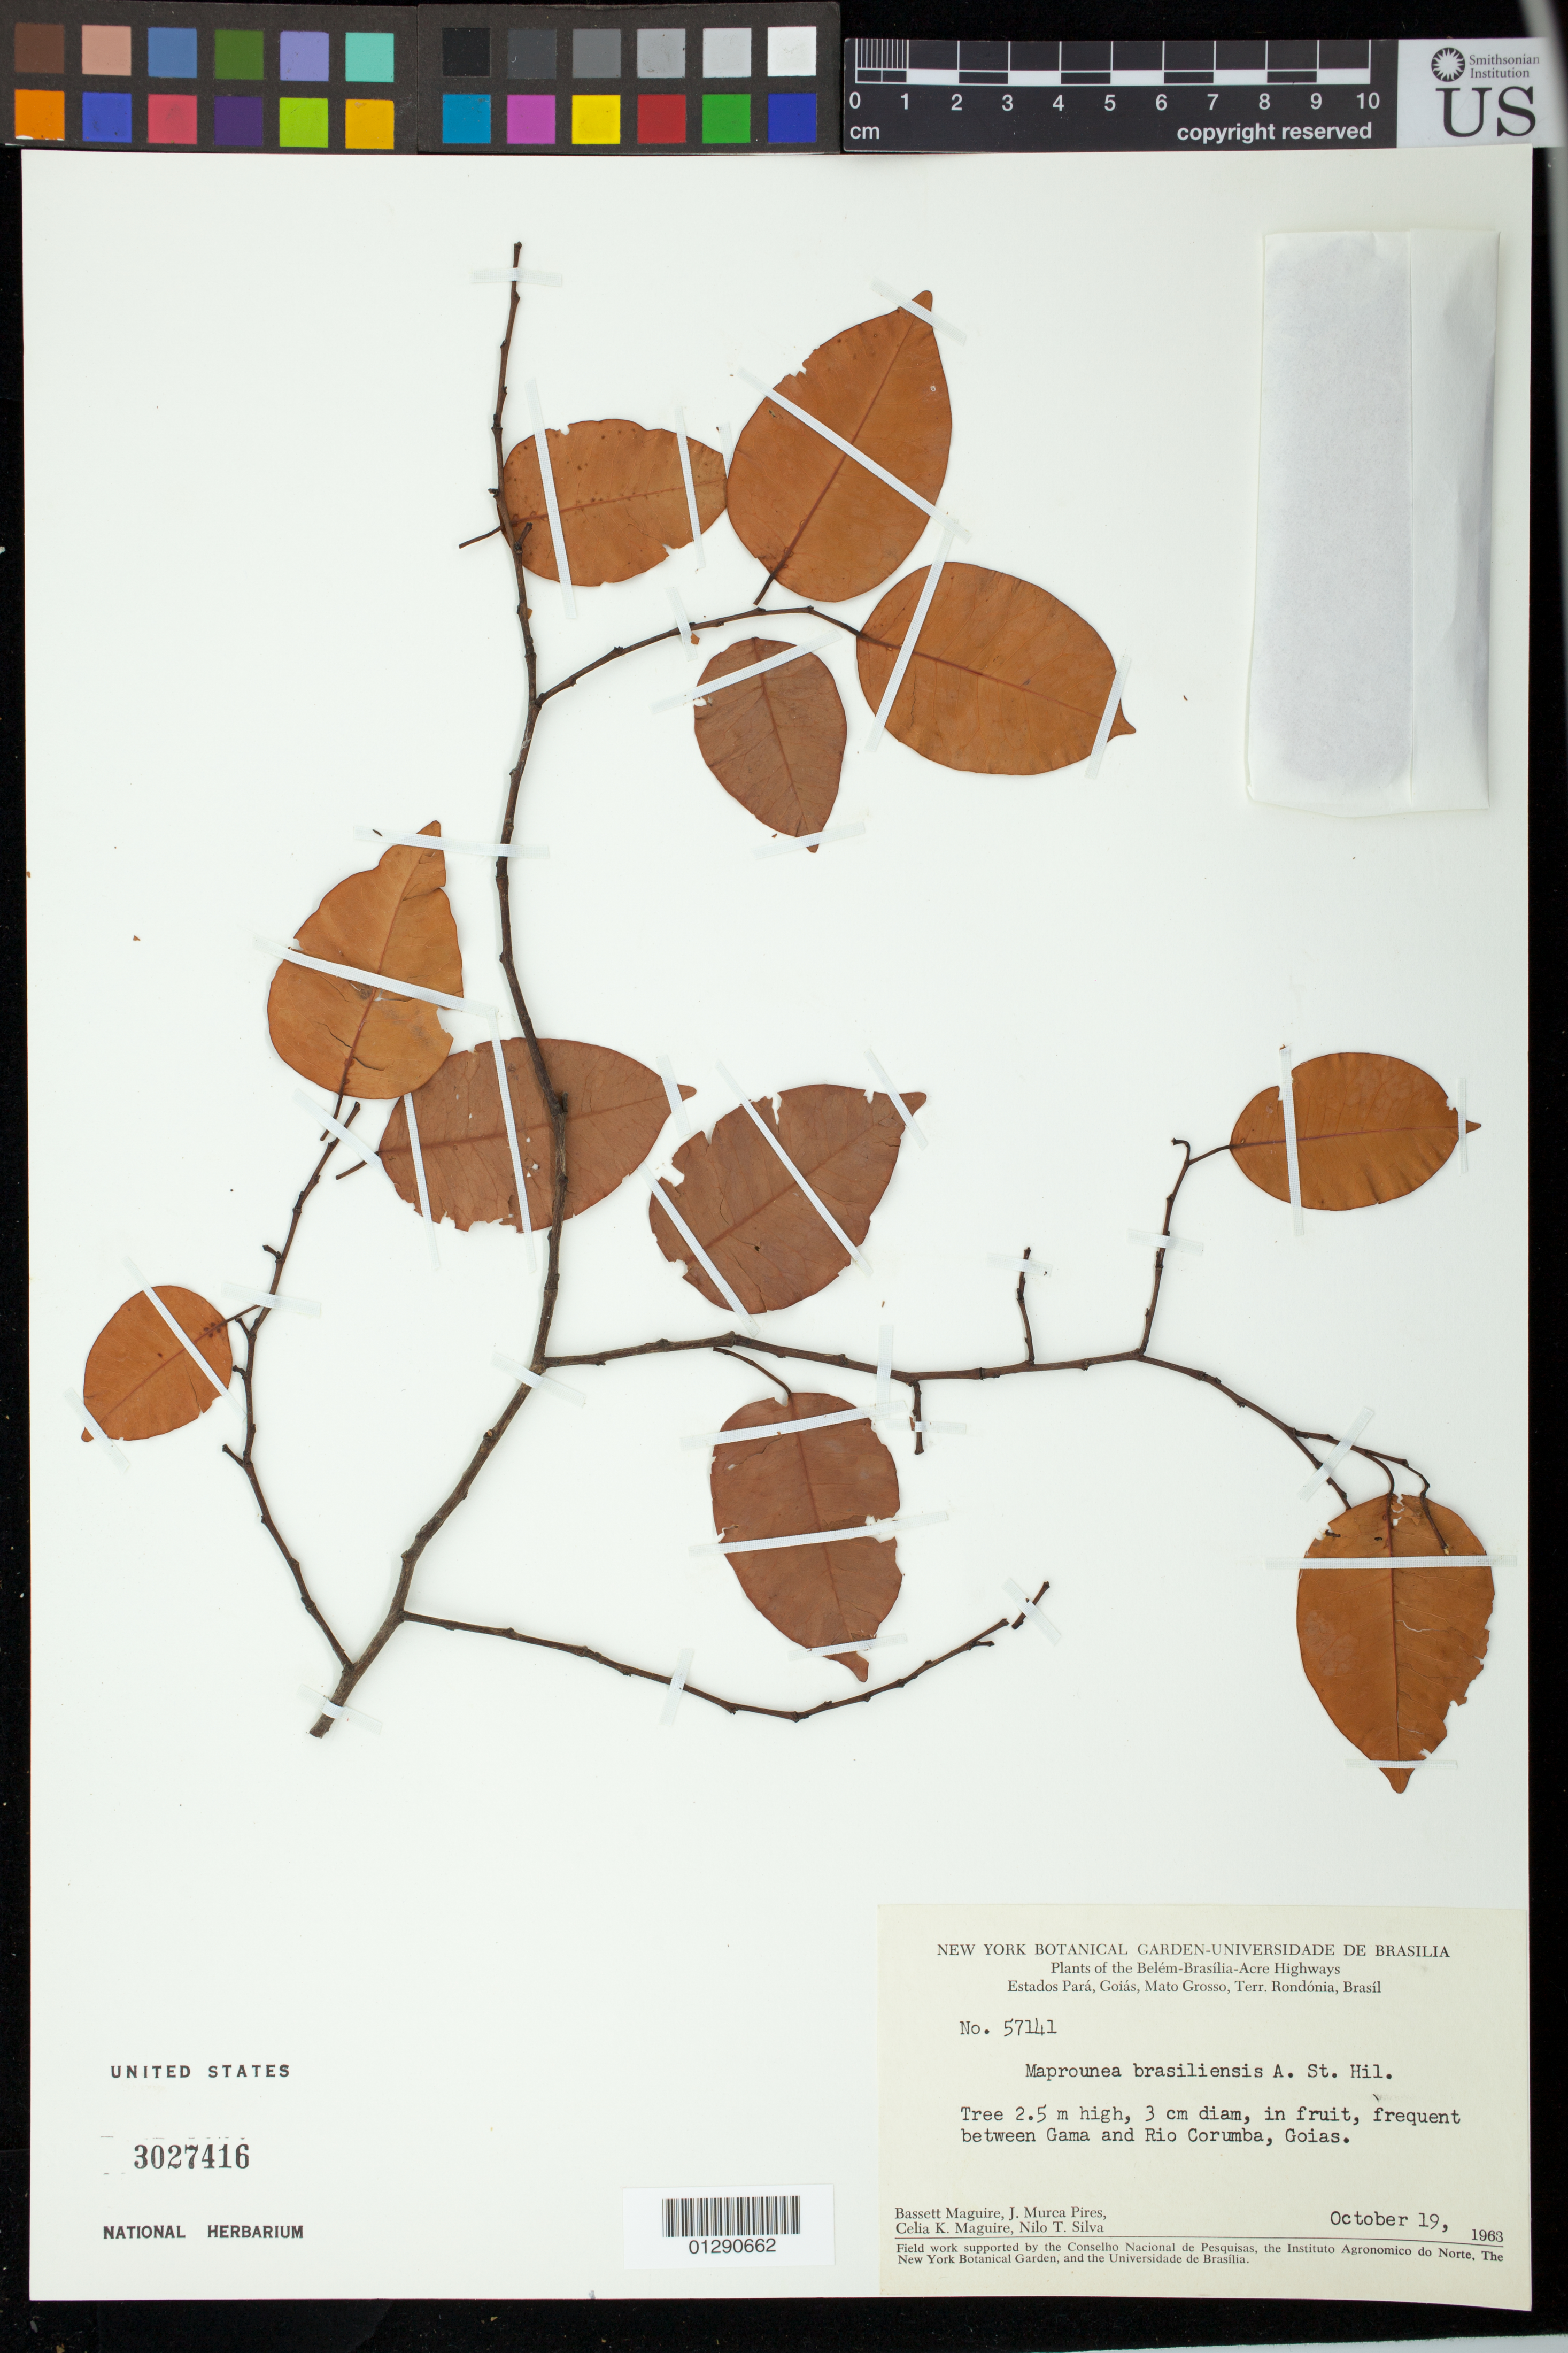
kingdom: Plantae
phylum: Tracheophyta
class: Magnoliopsida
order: Malpighiales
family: Euphorbiaceae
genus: Maprounea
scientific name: Maprounea brasiliensis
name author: A. St.-Hil.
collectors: B. Maguire, J. M. Pires, C. K. Maguire & N. T. Silva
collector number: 57141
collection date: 1963-10-19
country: Brazil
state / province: Goias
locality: between Gama and Rio Corumba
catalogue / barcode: US 3027416